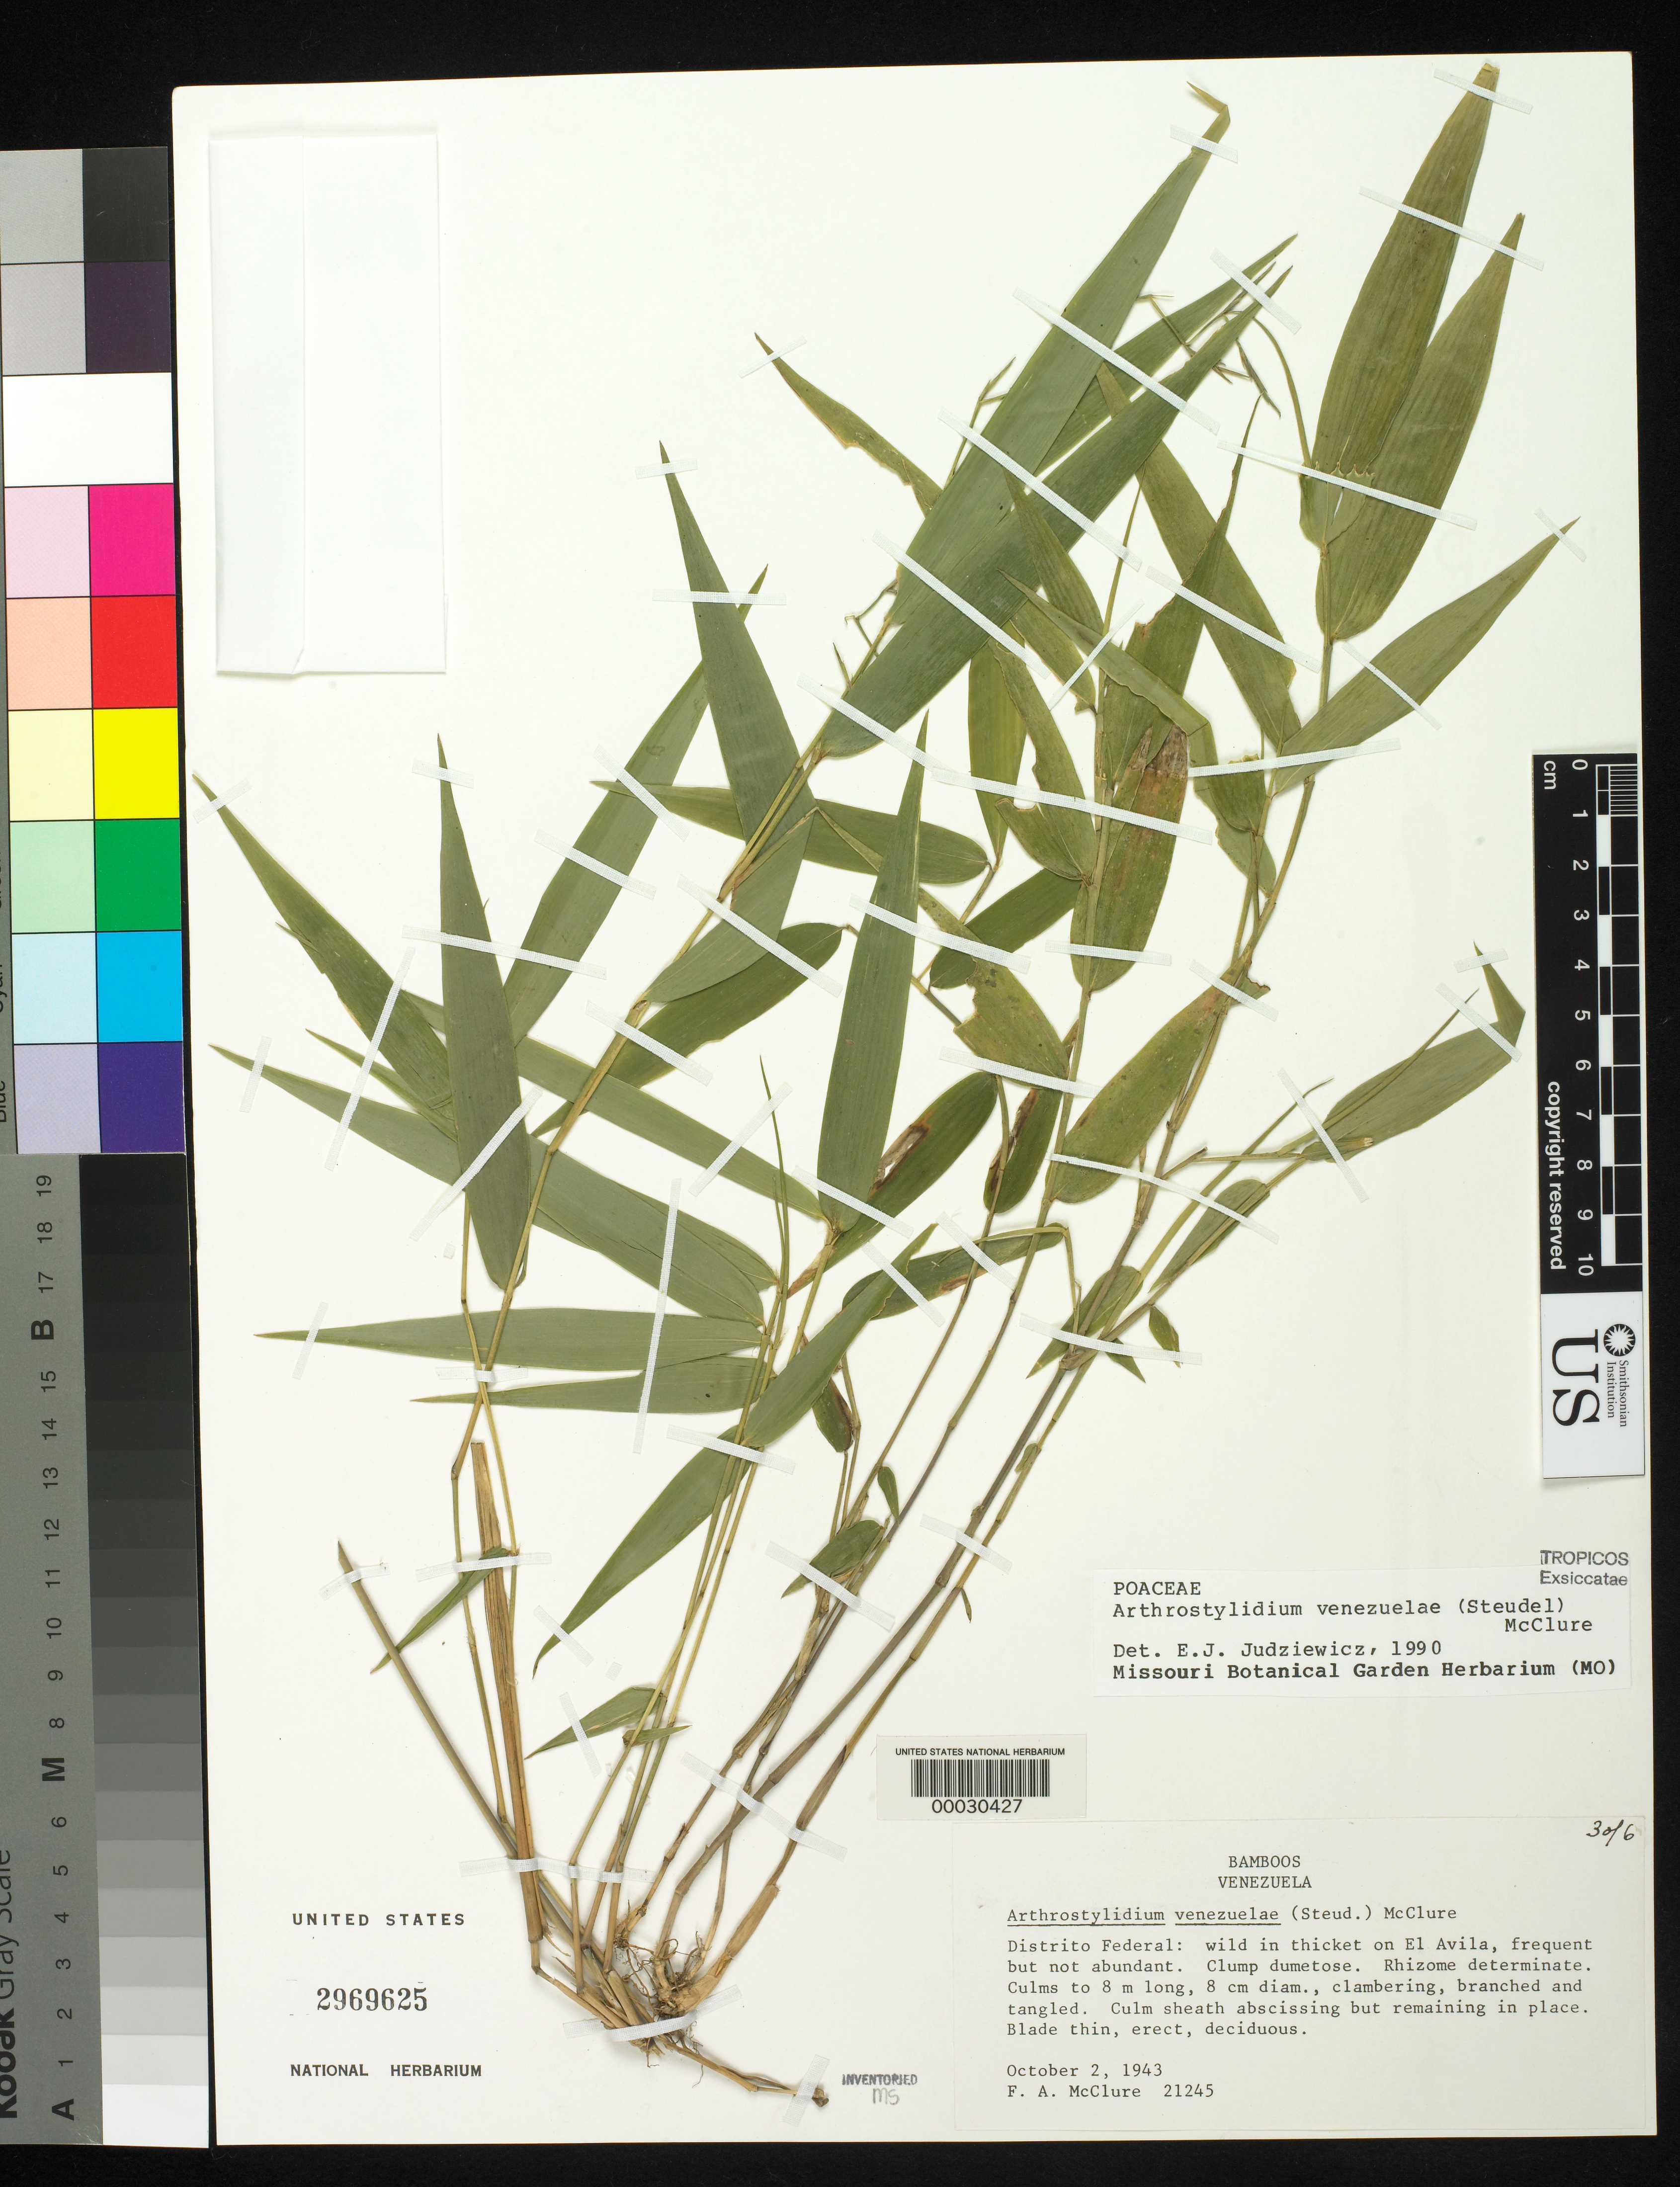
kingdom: Plantae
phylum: Tracheophyta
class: Liliopsida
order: Poales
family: Poaceae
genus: Arthrostylidium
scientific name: Arthrostylidium venezuelae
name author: (Steud.) McClure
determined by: Judziewicz, E. J.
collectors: F. A. McClure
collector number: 21245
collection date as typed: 02 Oct 1943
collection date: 1943-10-02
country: Venezuela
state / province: Miranda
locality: El avila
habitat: In thicket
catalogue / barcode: US 2969625